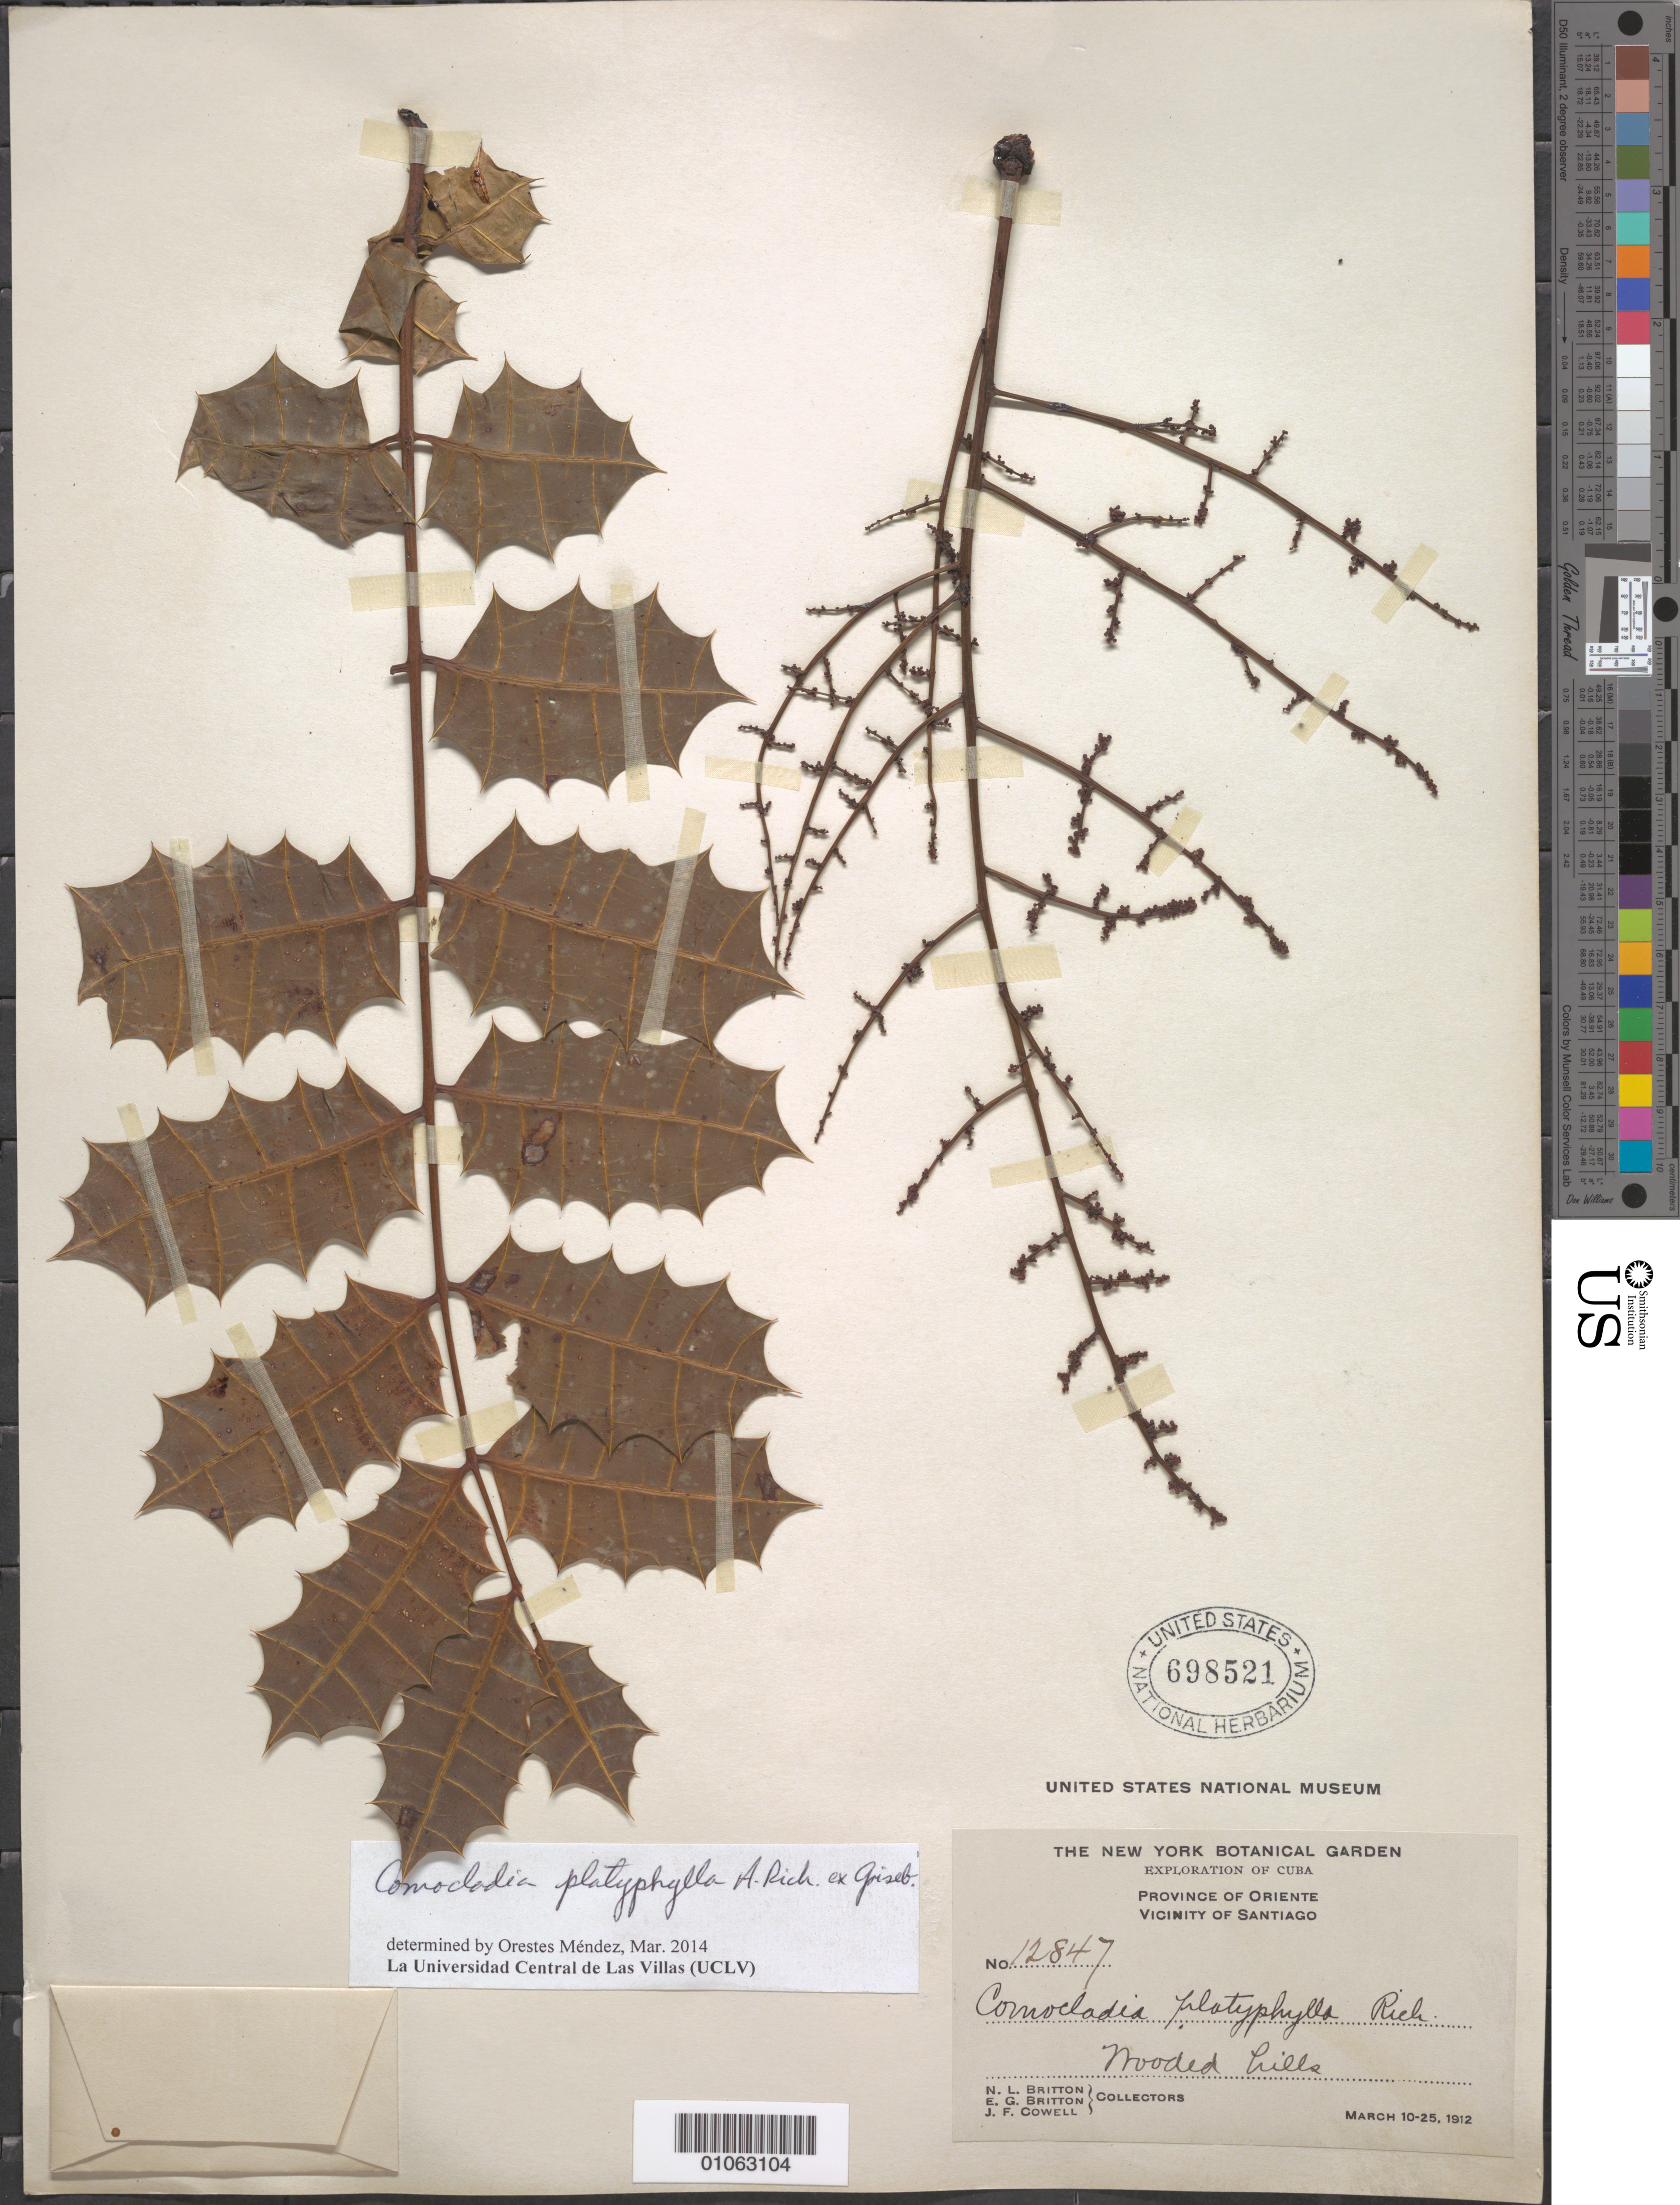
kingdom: Plantae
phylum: Tracheophyta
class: Magnoliopsida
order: Sapindales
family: Anacardiaceae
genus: Comocladia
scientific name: Comocladia platyphylla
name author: A. Rich. ex Griseb.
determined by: Méndez, Orestes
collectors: N. Britton, E. G. Britton & J. F. Cowell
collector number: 12847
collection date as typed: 10 Mar 1912 to 25 Mar 1912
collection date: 1912-03-10/1912-03-25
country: Cuba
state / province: Santiago de Cuba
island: Cuba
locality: Vicinity of Santiago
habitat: Wooded hills.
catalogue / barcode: US 698521